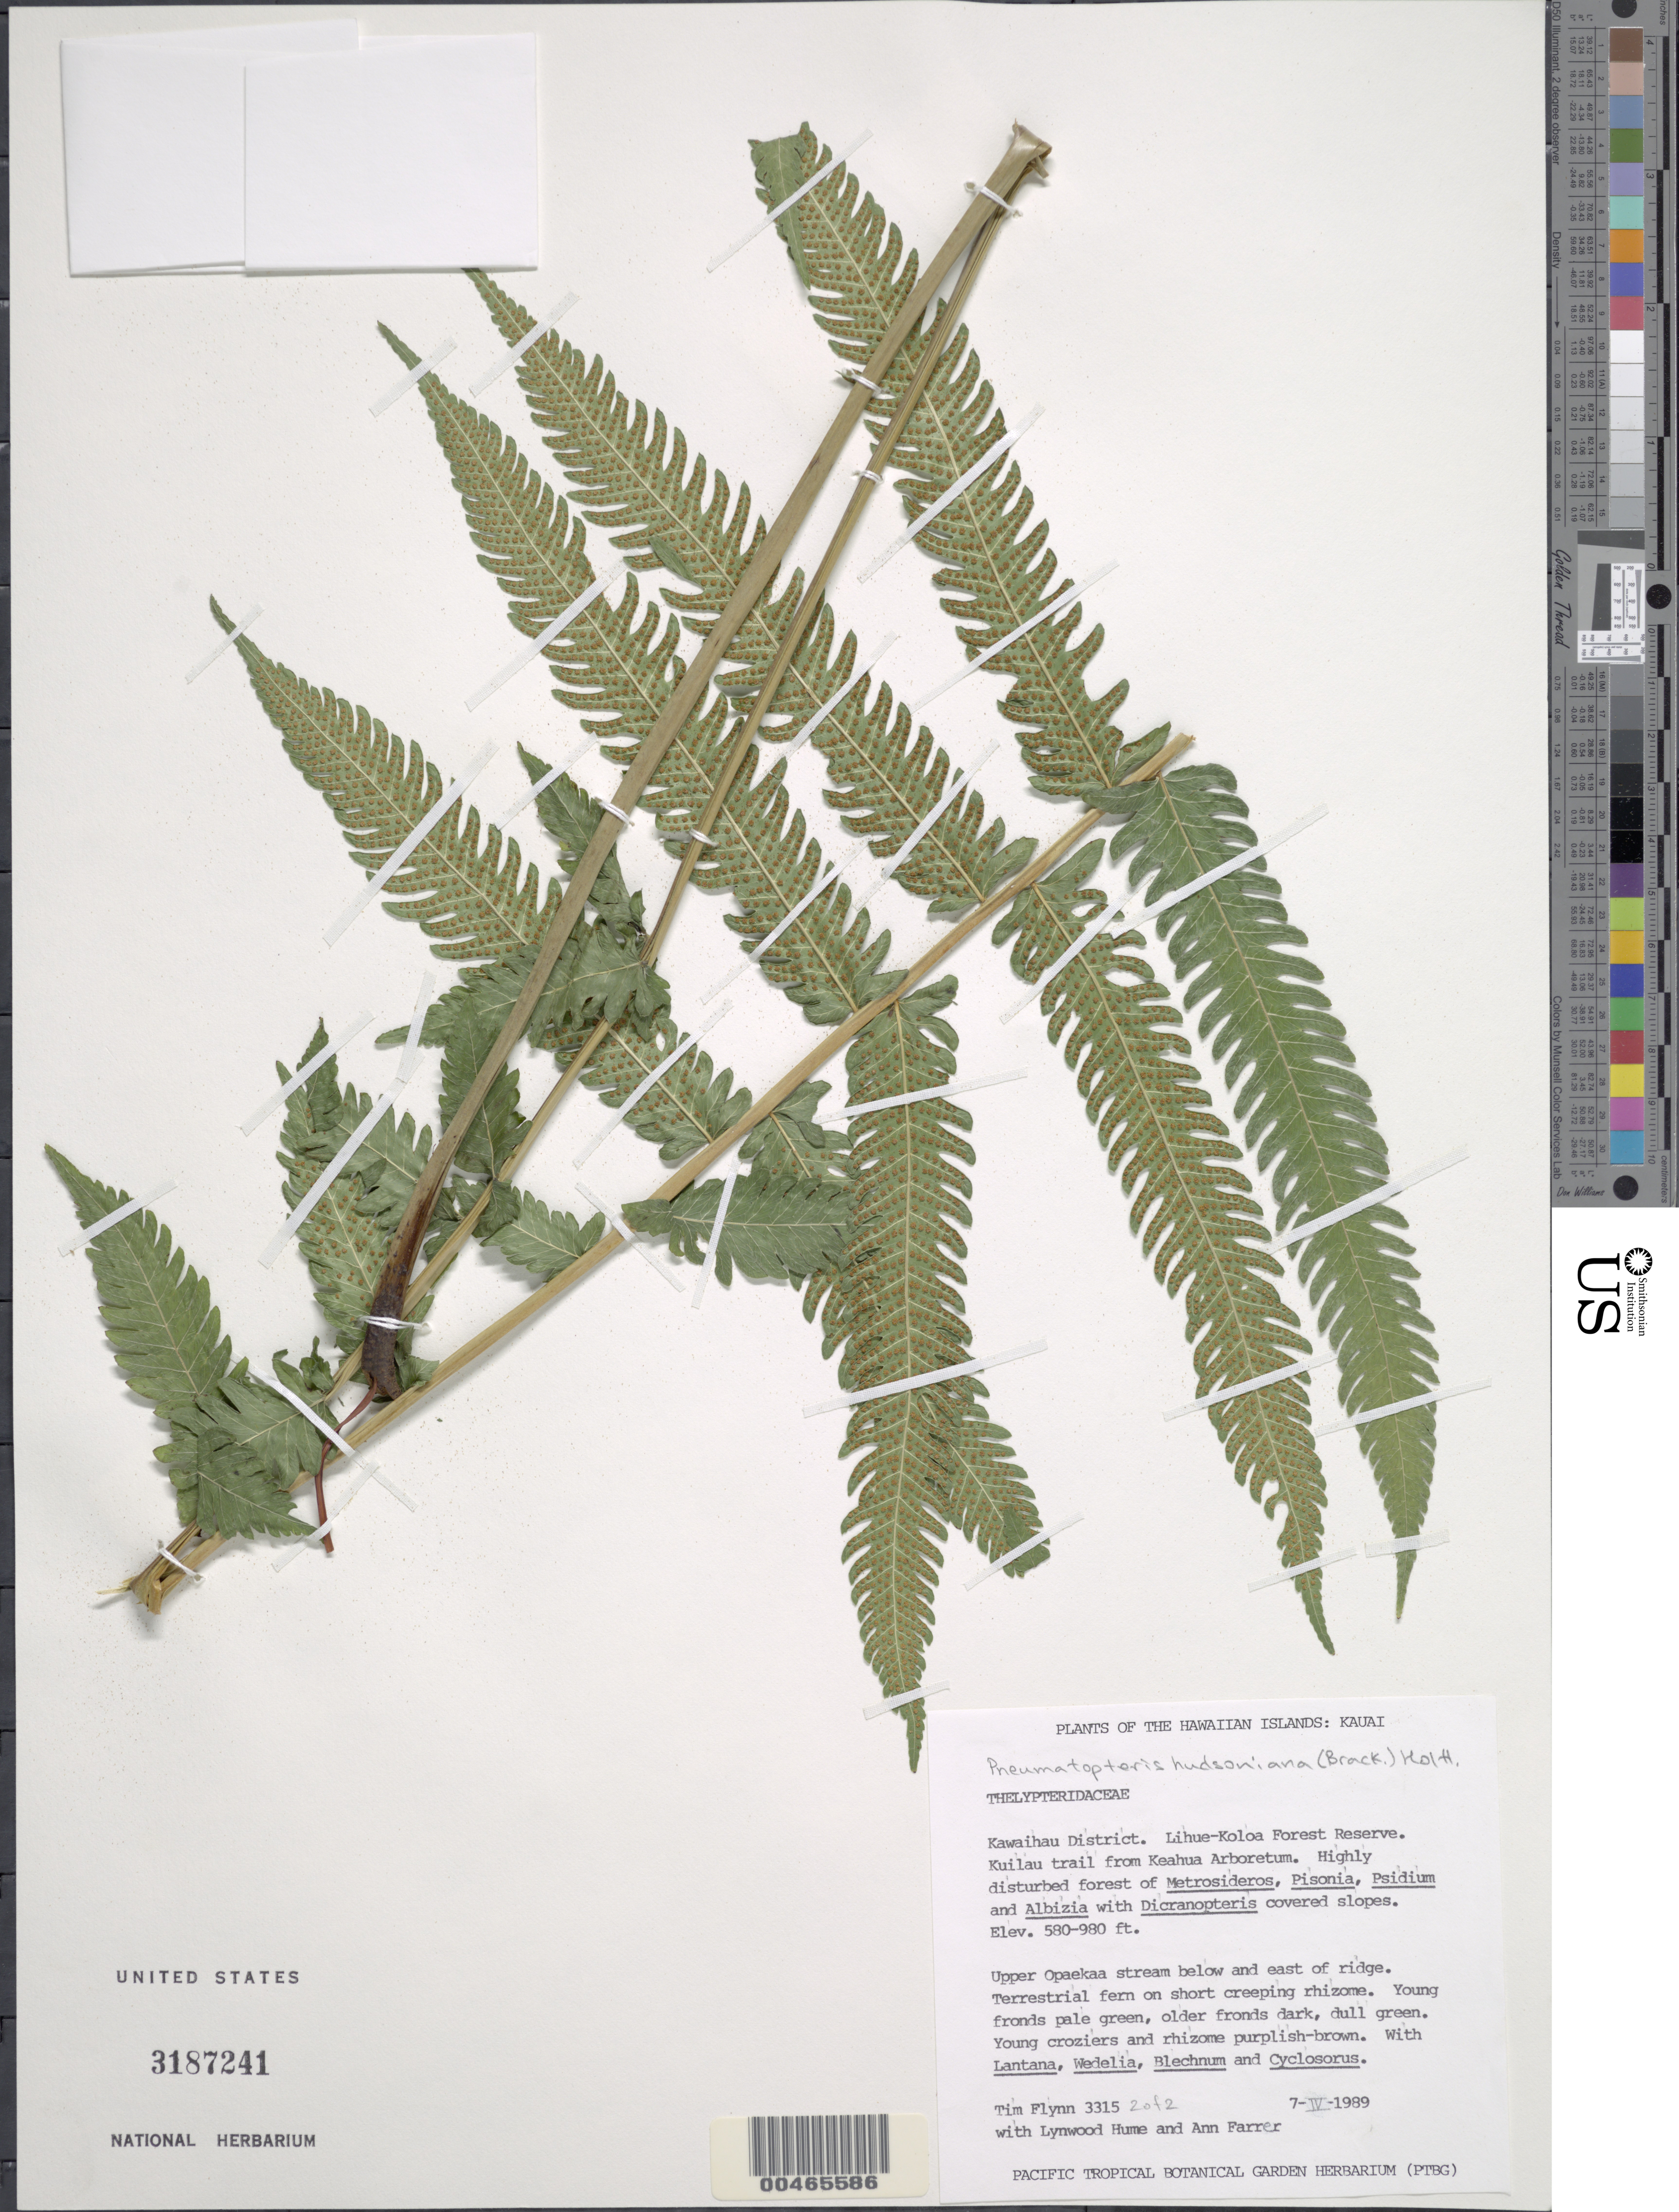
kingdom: Plantae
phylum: Tracheophyta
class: Polypodiopsida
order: Polypodiales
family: Thelypteridaceae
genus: Pneumatopteris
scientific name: Pneumatopteris hudsoniana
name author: (Brack.) Holttum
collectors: T. W. Flynn, L. Hume & A. Farrer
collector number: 3315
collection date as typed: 7 Apr 1989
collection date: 1989-04-07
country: United States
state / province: Hawaii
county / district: Kauai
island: Kaua'i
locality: Kawaihau District. Lihue-Koloa Forest Reserve. Kuilau trail from Keahua Arboretum, Upper Opaekaa stream below and E of ridge.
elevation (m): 177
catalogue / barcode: US 3187241